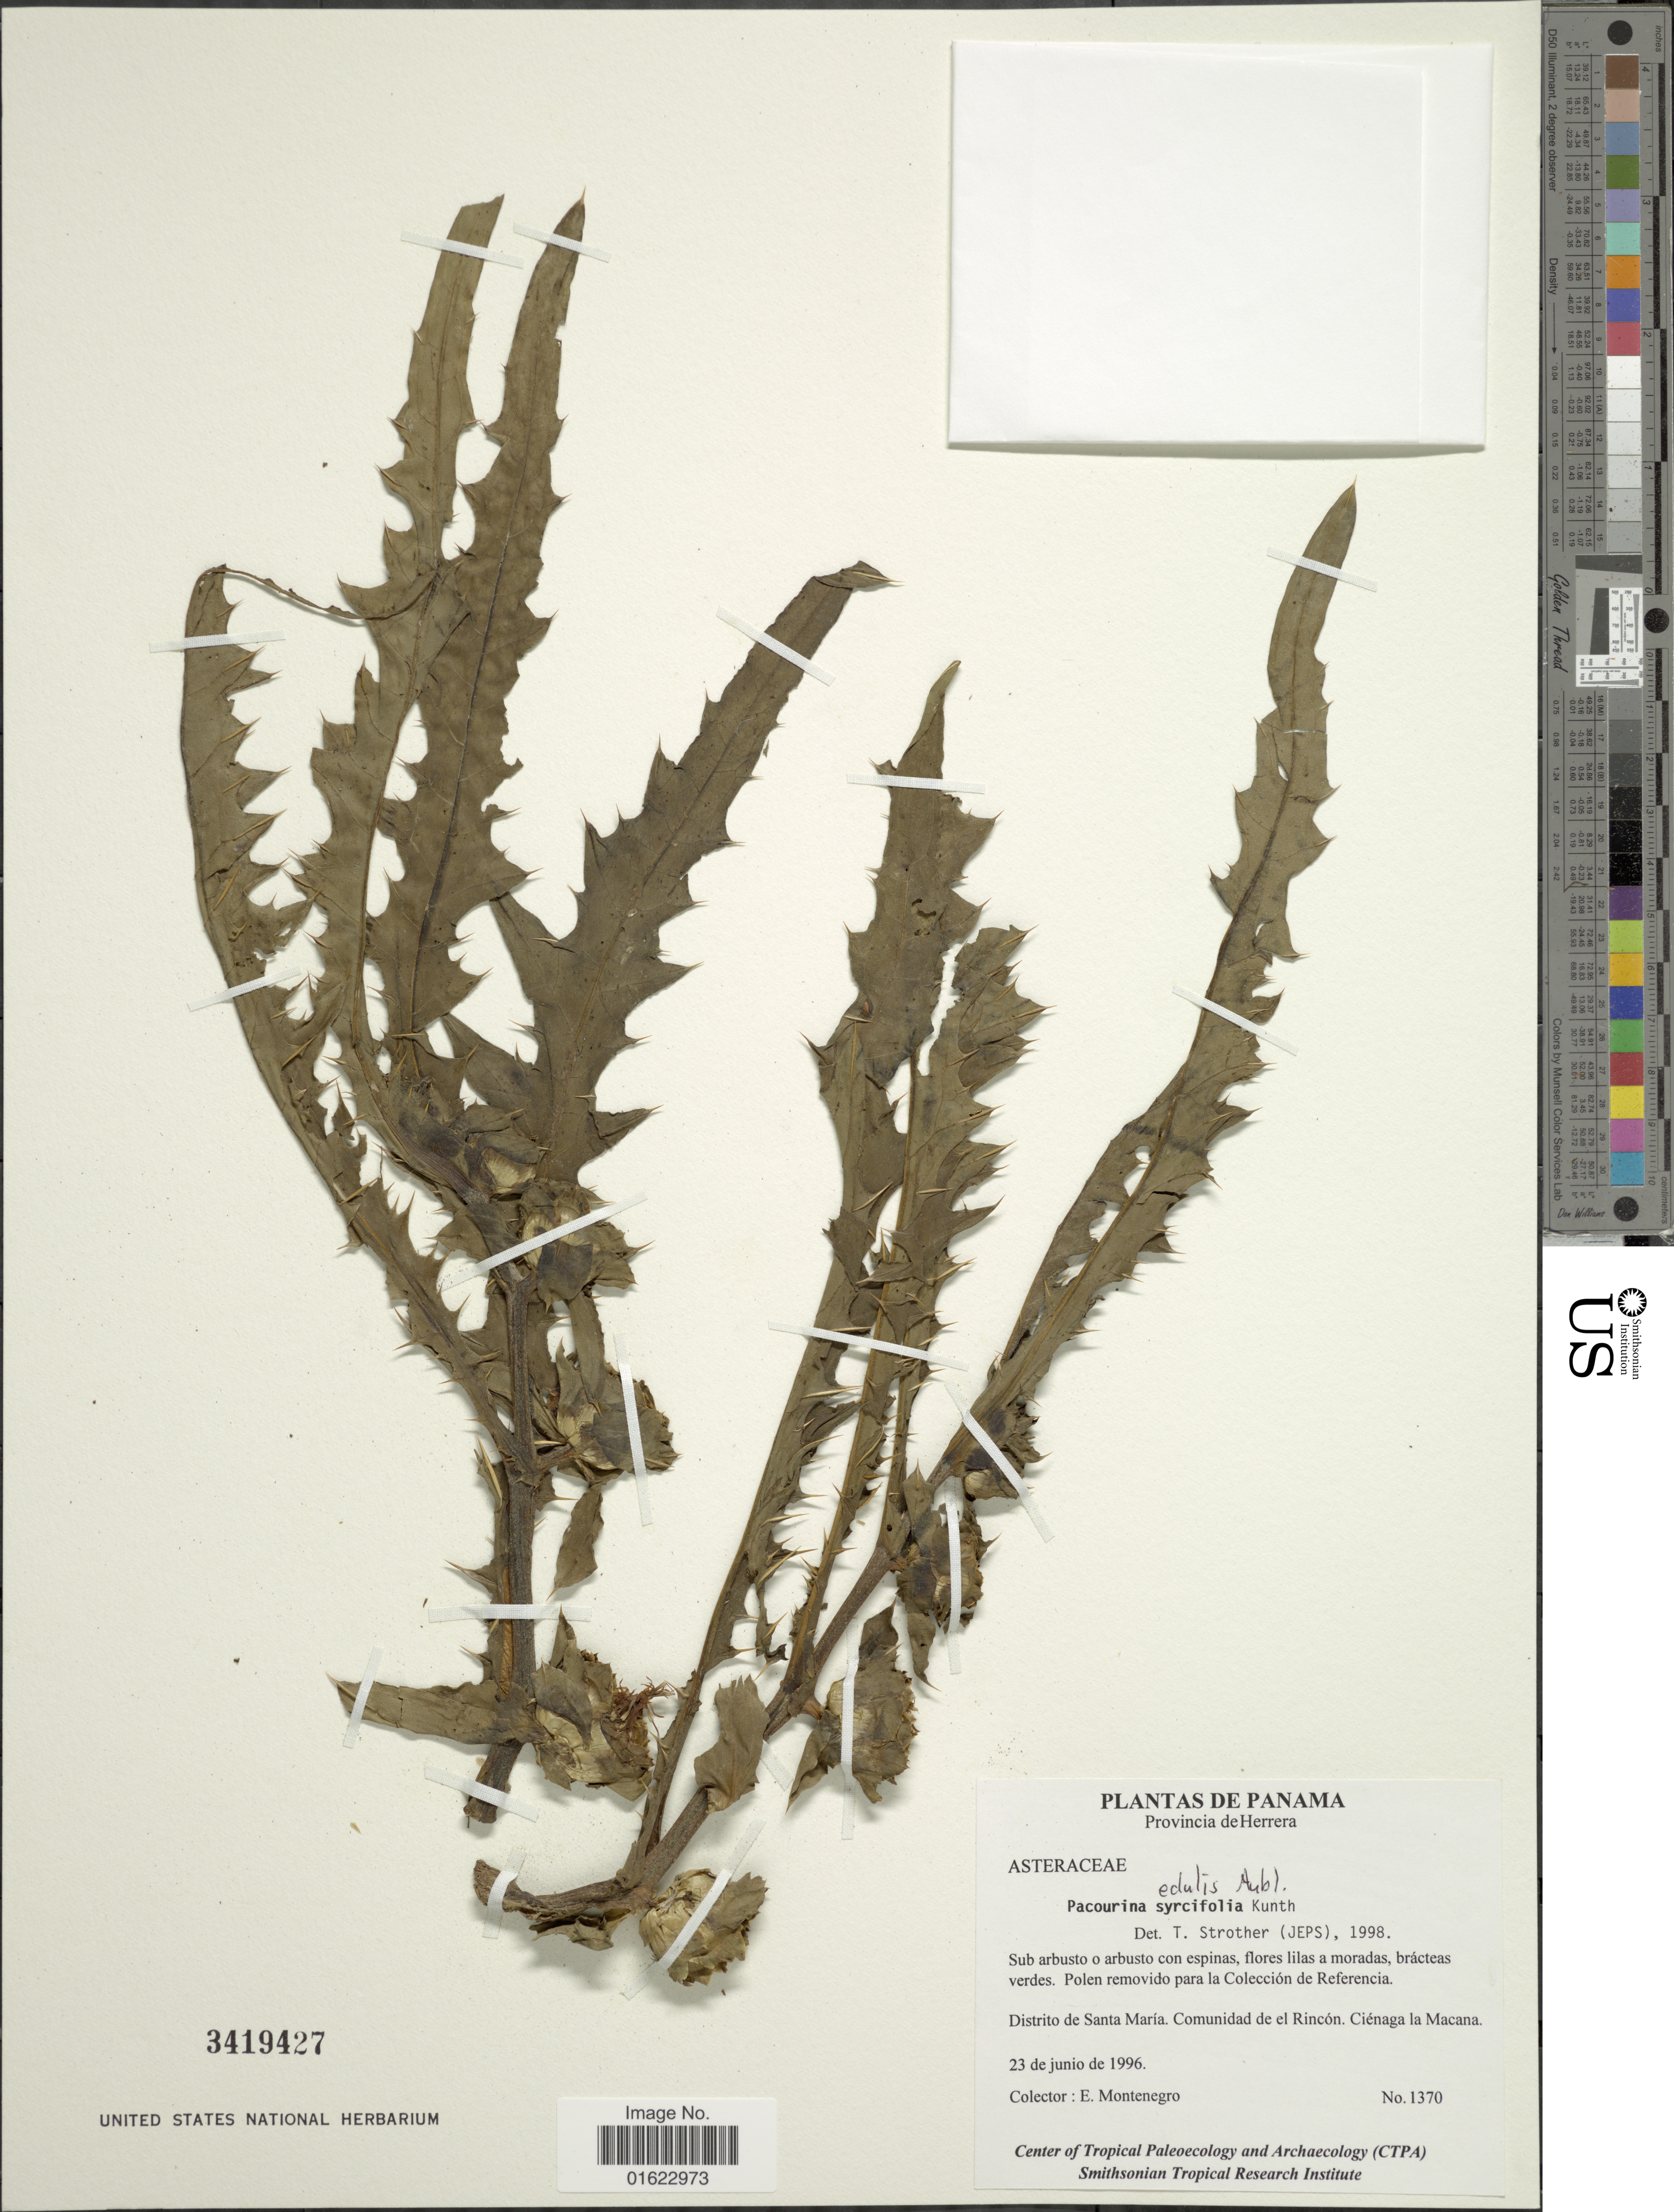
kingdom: Plantae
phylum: Tracheophyta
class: Magnoliopsida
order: Asterales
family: Asteraceae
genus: Pacourina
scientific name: Pacourina edulis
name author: Aubl.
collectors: E. Montenegro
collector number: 1370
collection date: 1996-06-23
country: Panama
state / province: Herrera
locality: Panama. Provincia de Herrera. Distrito de Santa Maria. Comunidad de el Rincon, Cienaga la Macana.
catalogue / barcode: US 3419427